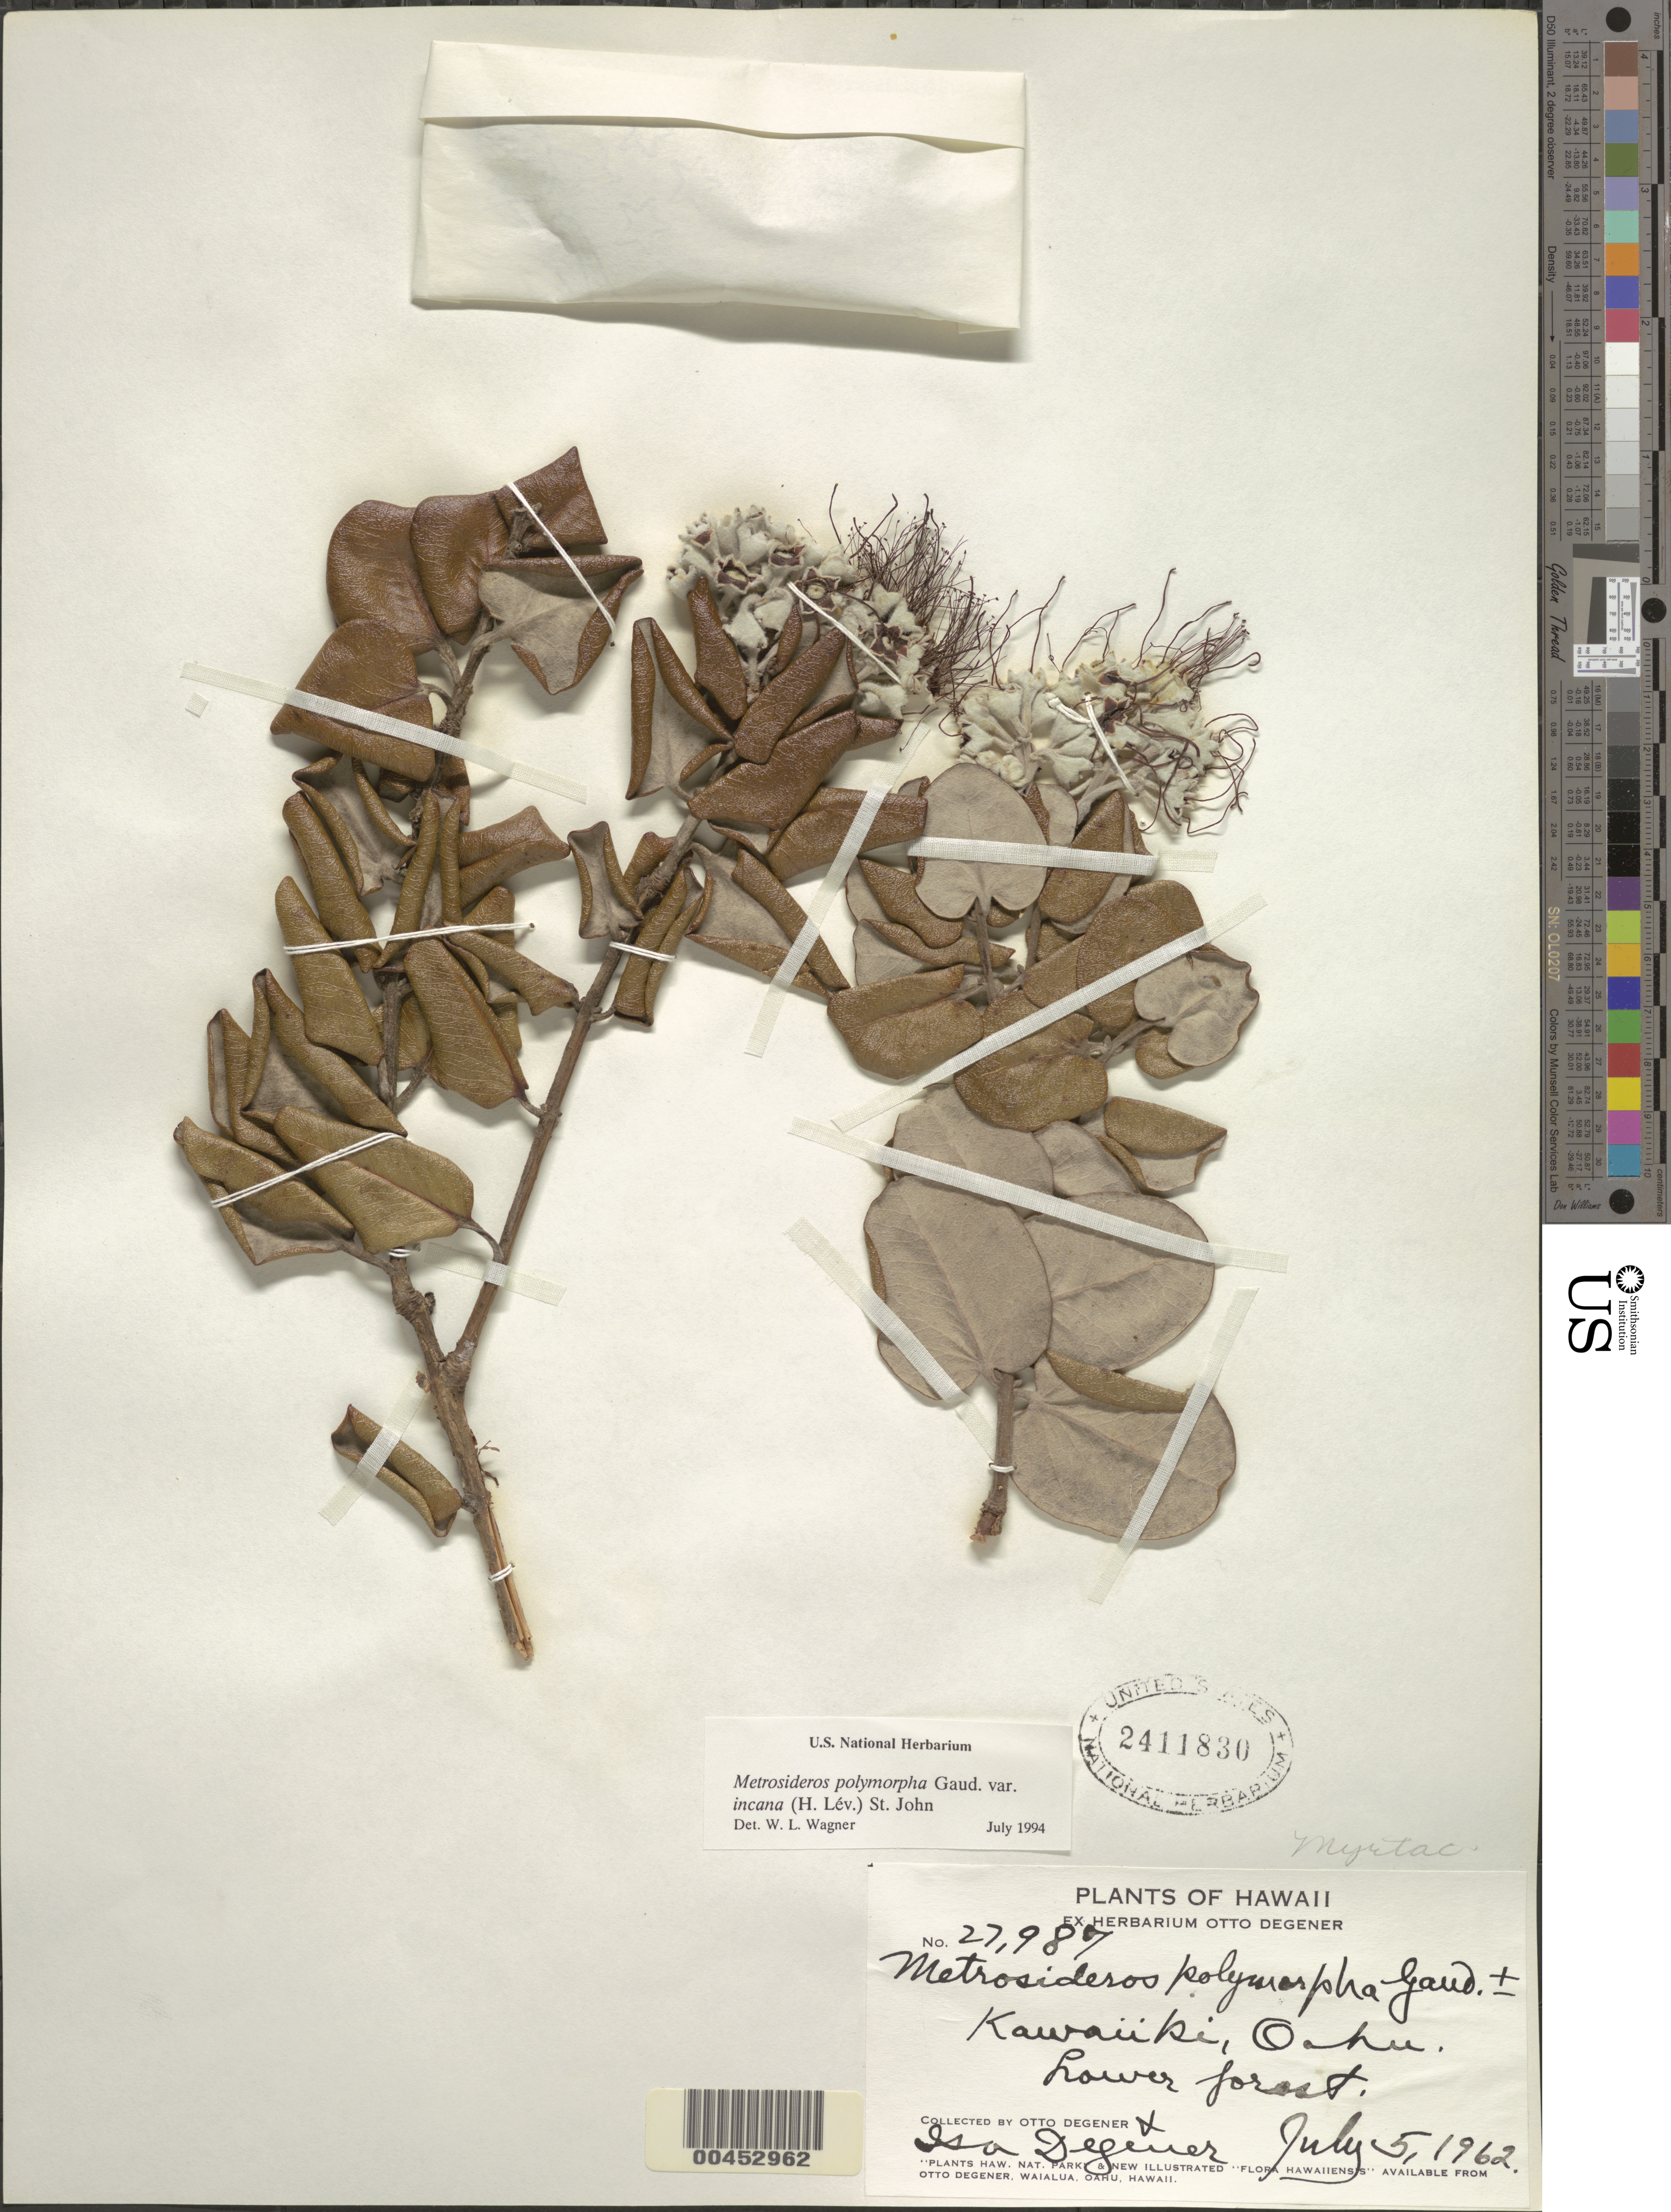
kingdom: Plantae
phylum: Tracheophyta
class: Magnoliopsida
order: Myrtales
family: Myrtaceae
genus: Metrosideros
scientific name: Metrosideros polymorpha var. incana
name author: H. St. John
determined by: Wagner, W. L., (BOT), Smithsonian Institution - National Museum of Natural History (UNITED STATES)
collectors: O. Degener & I. Degener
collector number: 27987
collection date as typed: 5 Jul 1962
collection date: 1962-07-05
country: United States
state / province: Hawaii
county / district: Honolulu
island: Oahu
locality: Kawaiiki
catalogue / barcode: US 2411830